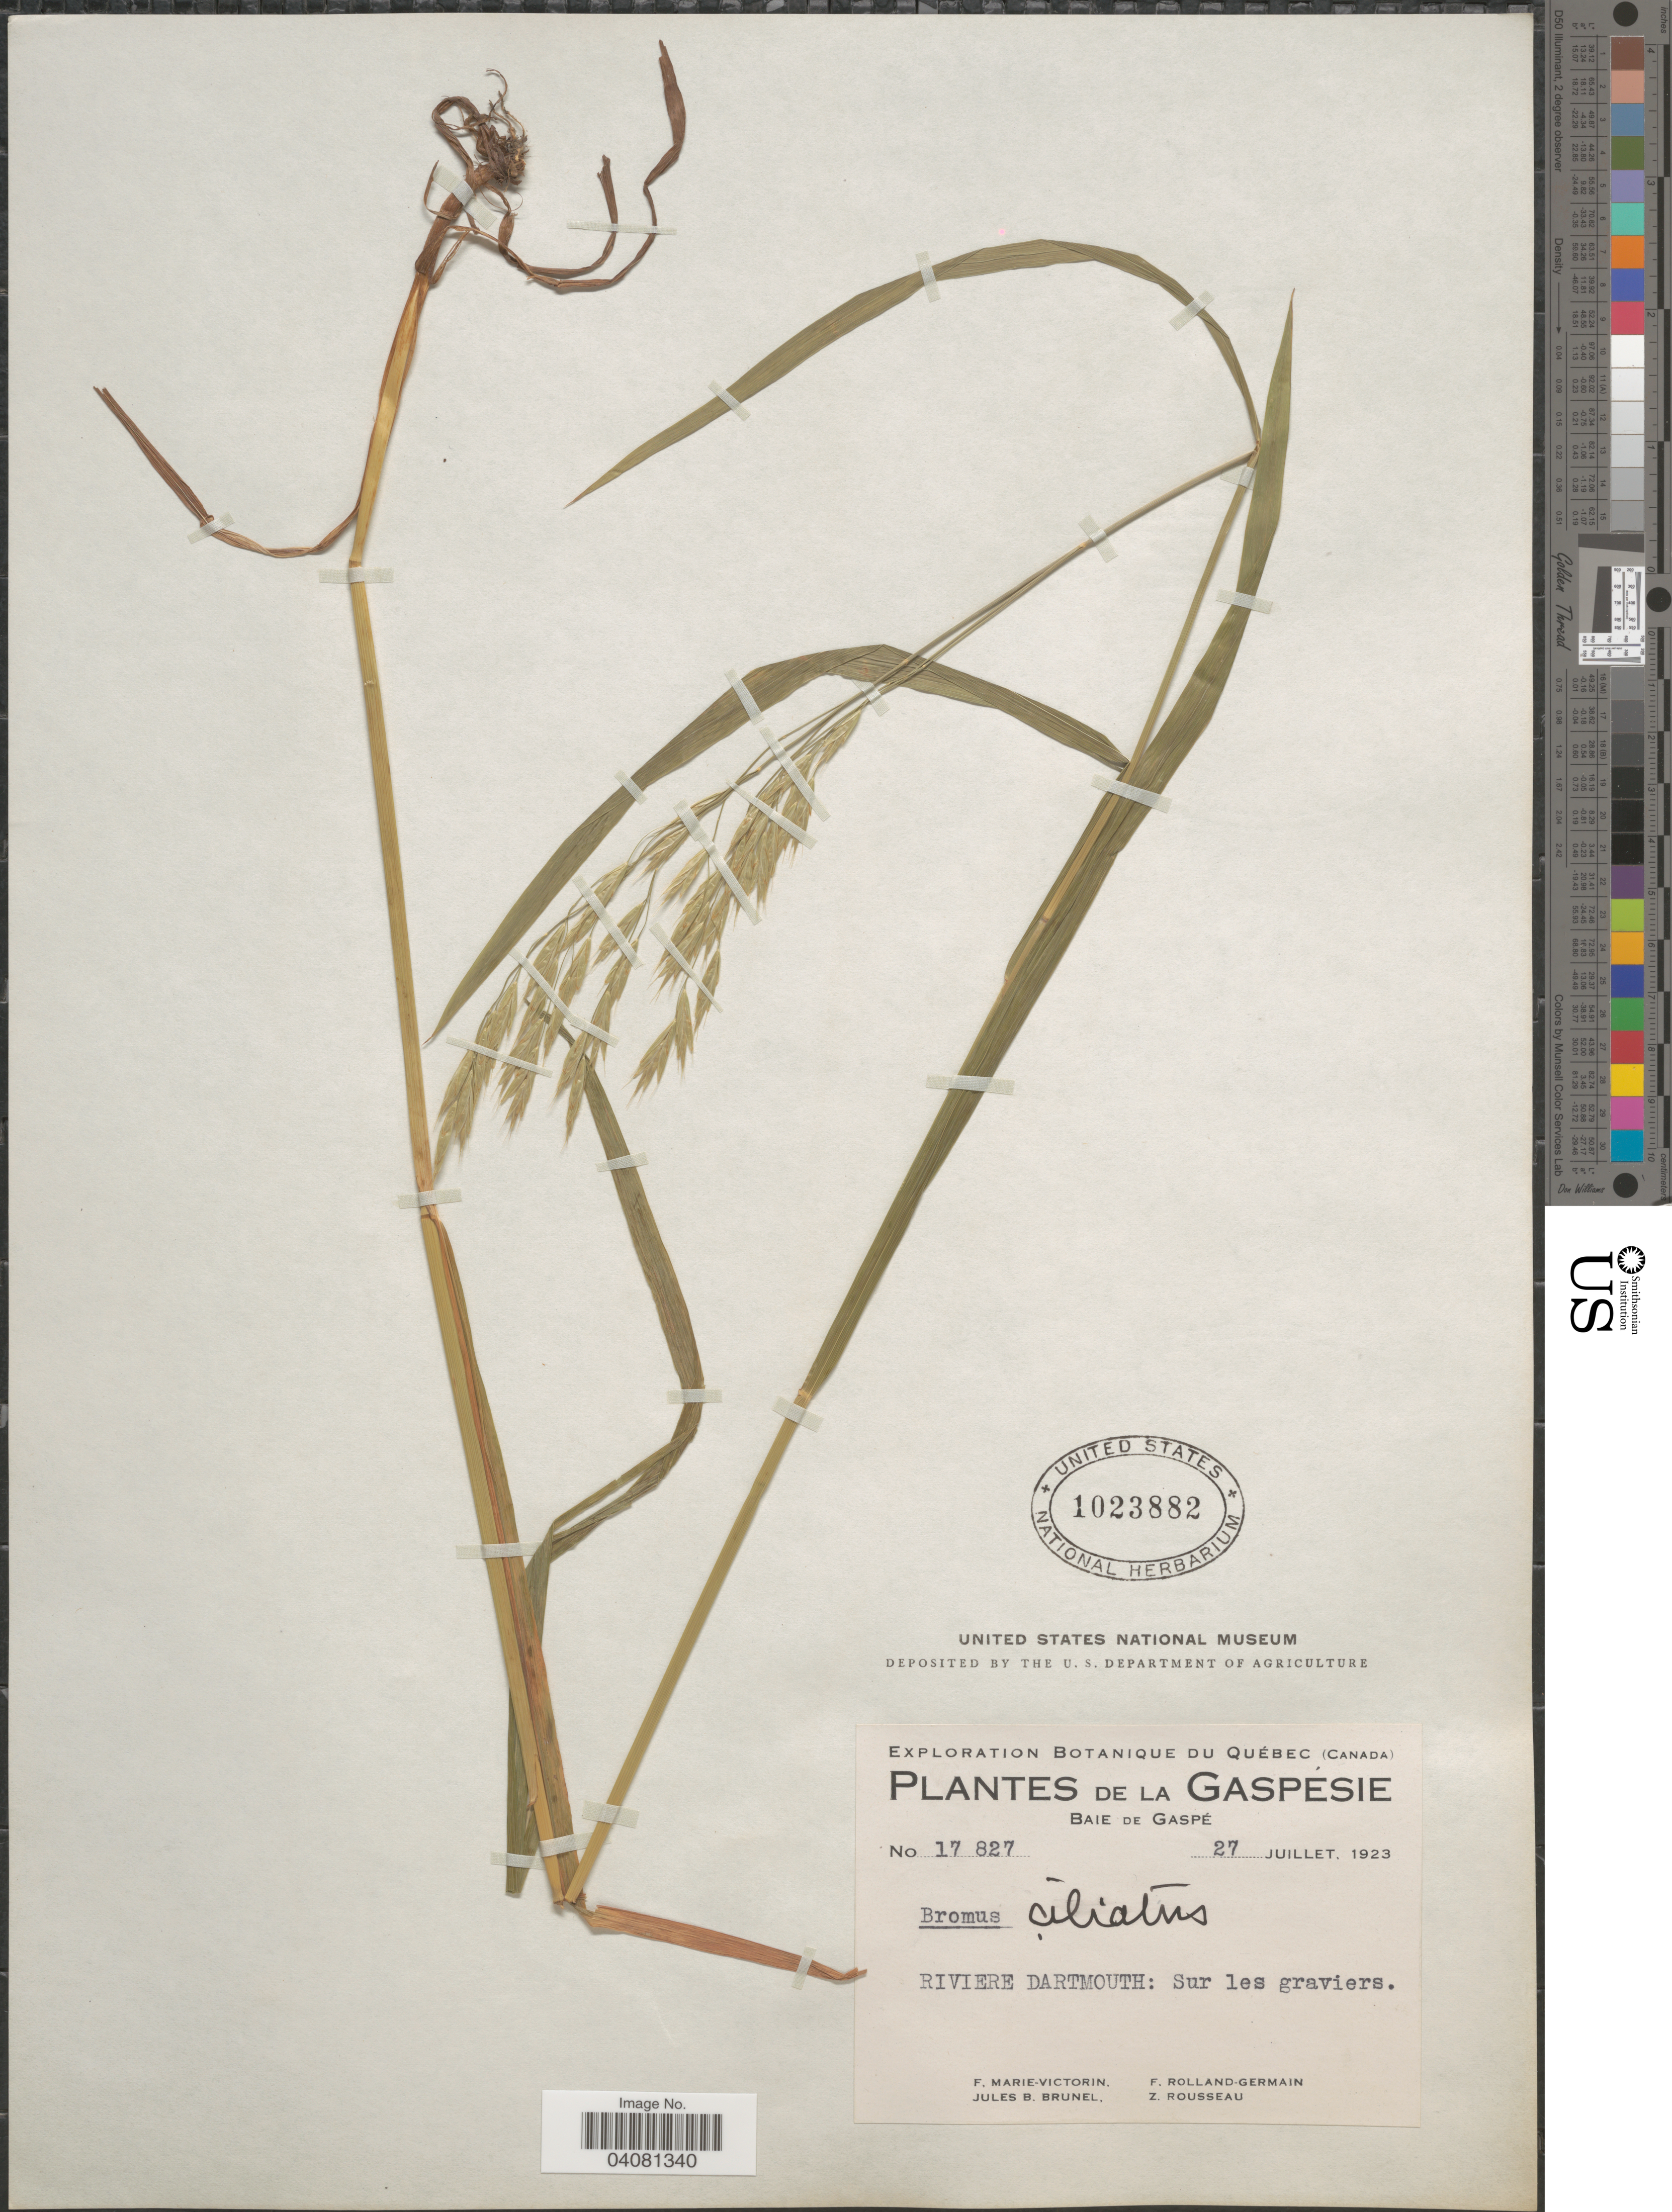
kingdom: Plantae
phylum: Tracheophyta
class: Liliopsida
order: Poales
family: Poaceae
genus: Bromus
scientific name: Bromus ciliatus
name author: L.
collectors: F. Marie-Victorin, Rolland-Germain, J. Brunel & Z. Rousseau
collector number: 17827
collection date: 1923-07-27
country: Canada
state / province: Quebec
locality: Exploration Botanique du Québec. La Gaspésie. Baie de Gaspé. Riviere Dartmouth: Sur les graviers.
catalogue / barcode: US 1023882